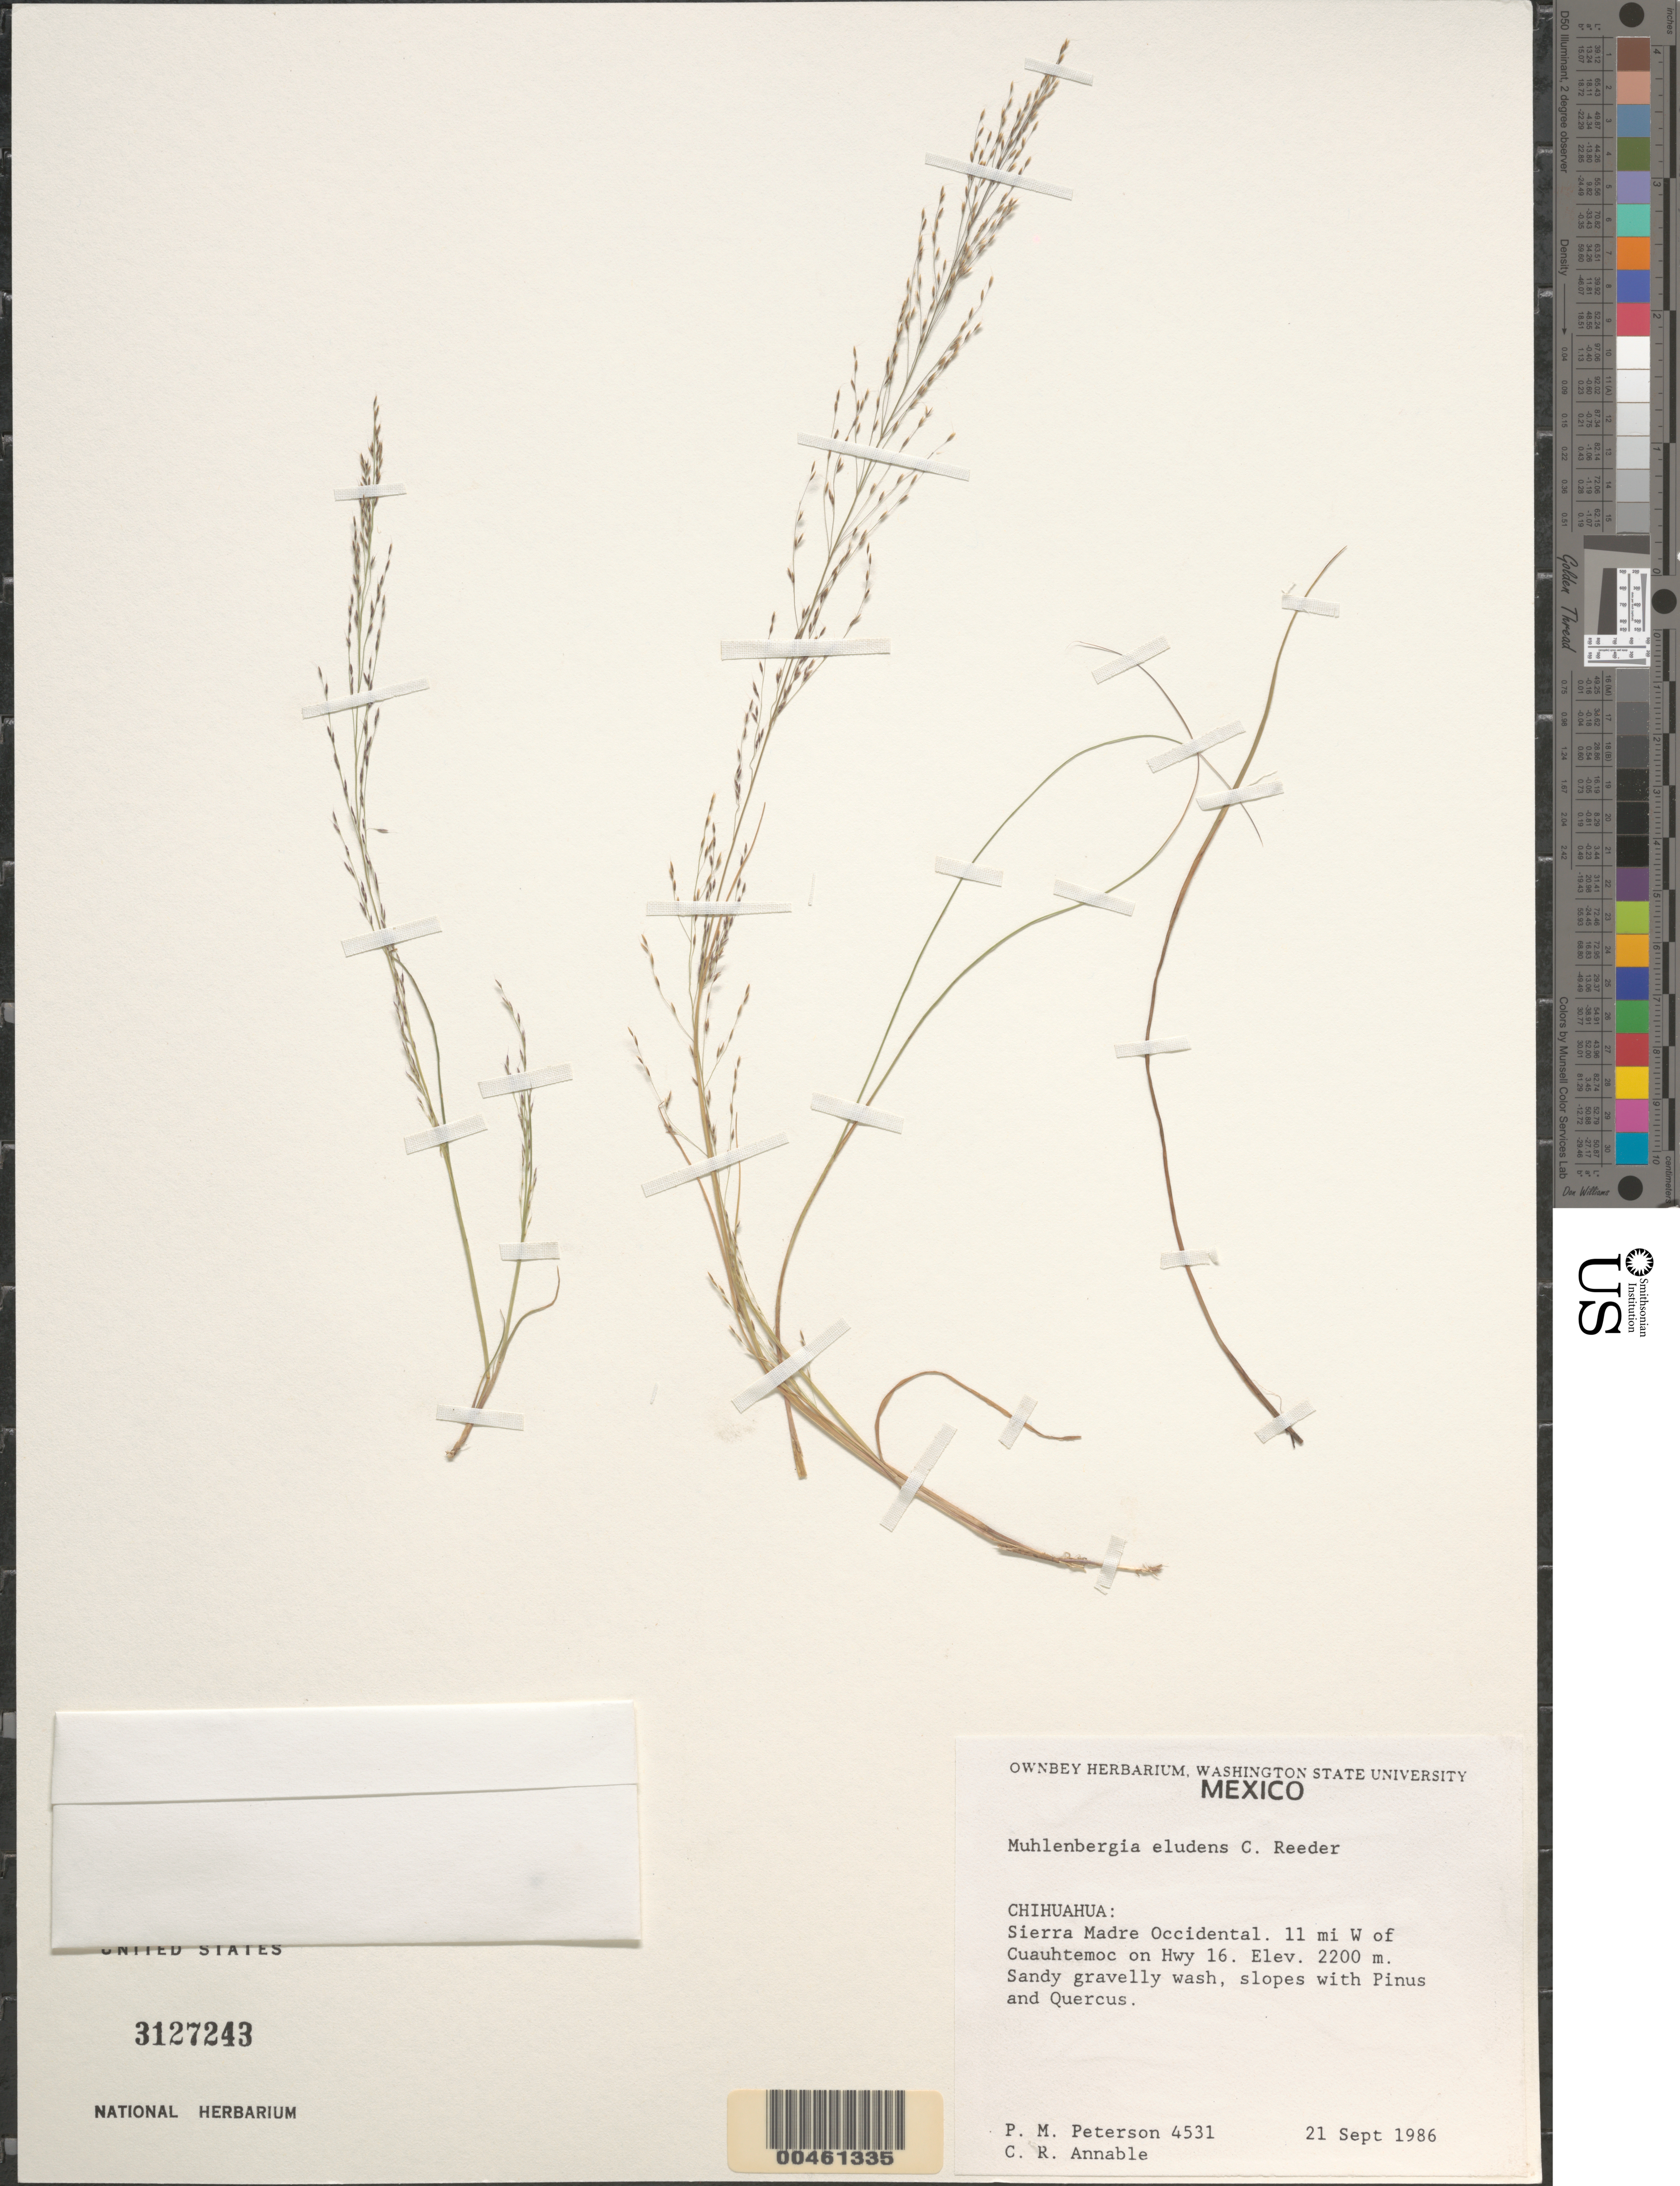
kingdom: Plantae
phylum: Tracheophyta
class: Liliopsida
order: Poales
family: Poaceae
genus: Muhlenbergia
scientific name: Muhlenbergia eludens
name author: C. Reeder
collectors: P. M. Peterson & C. R. Annable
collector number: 04531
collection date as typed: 21 Sep 1986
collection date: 1986-09-21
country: Mexico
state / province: Chihuahua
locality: Sierra Madre Occidental, 11 miles W of Cuauhtemoc on Hwy 16.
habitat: Sandy gravelly wash, slopes with Pinus and Quercus.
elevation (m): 2200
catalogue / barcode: US 3127243